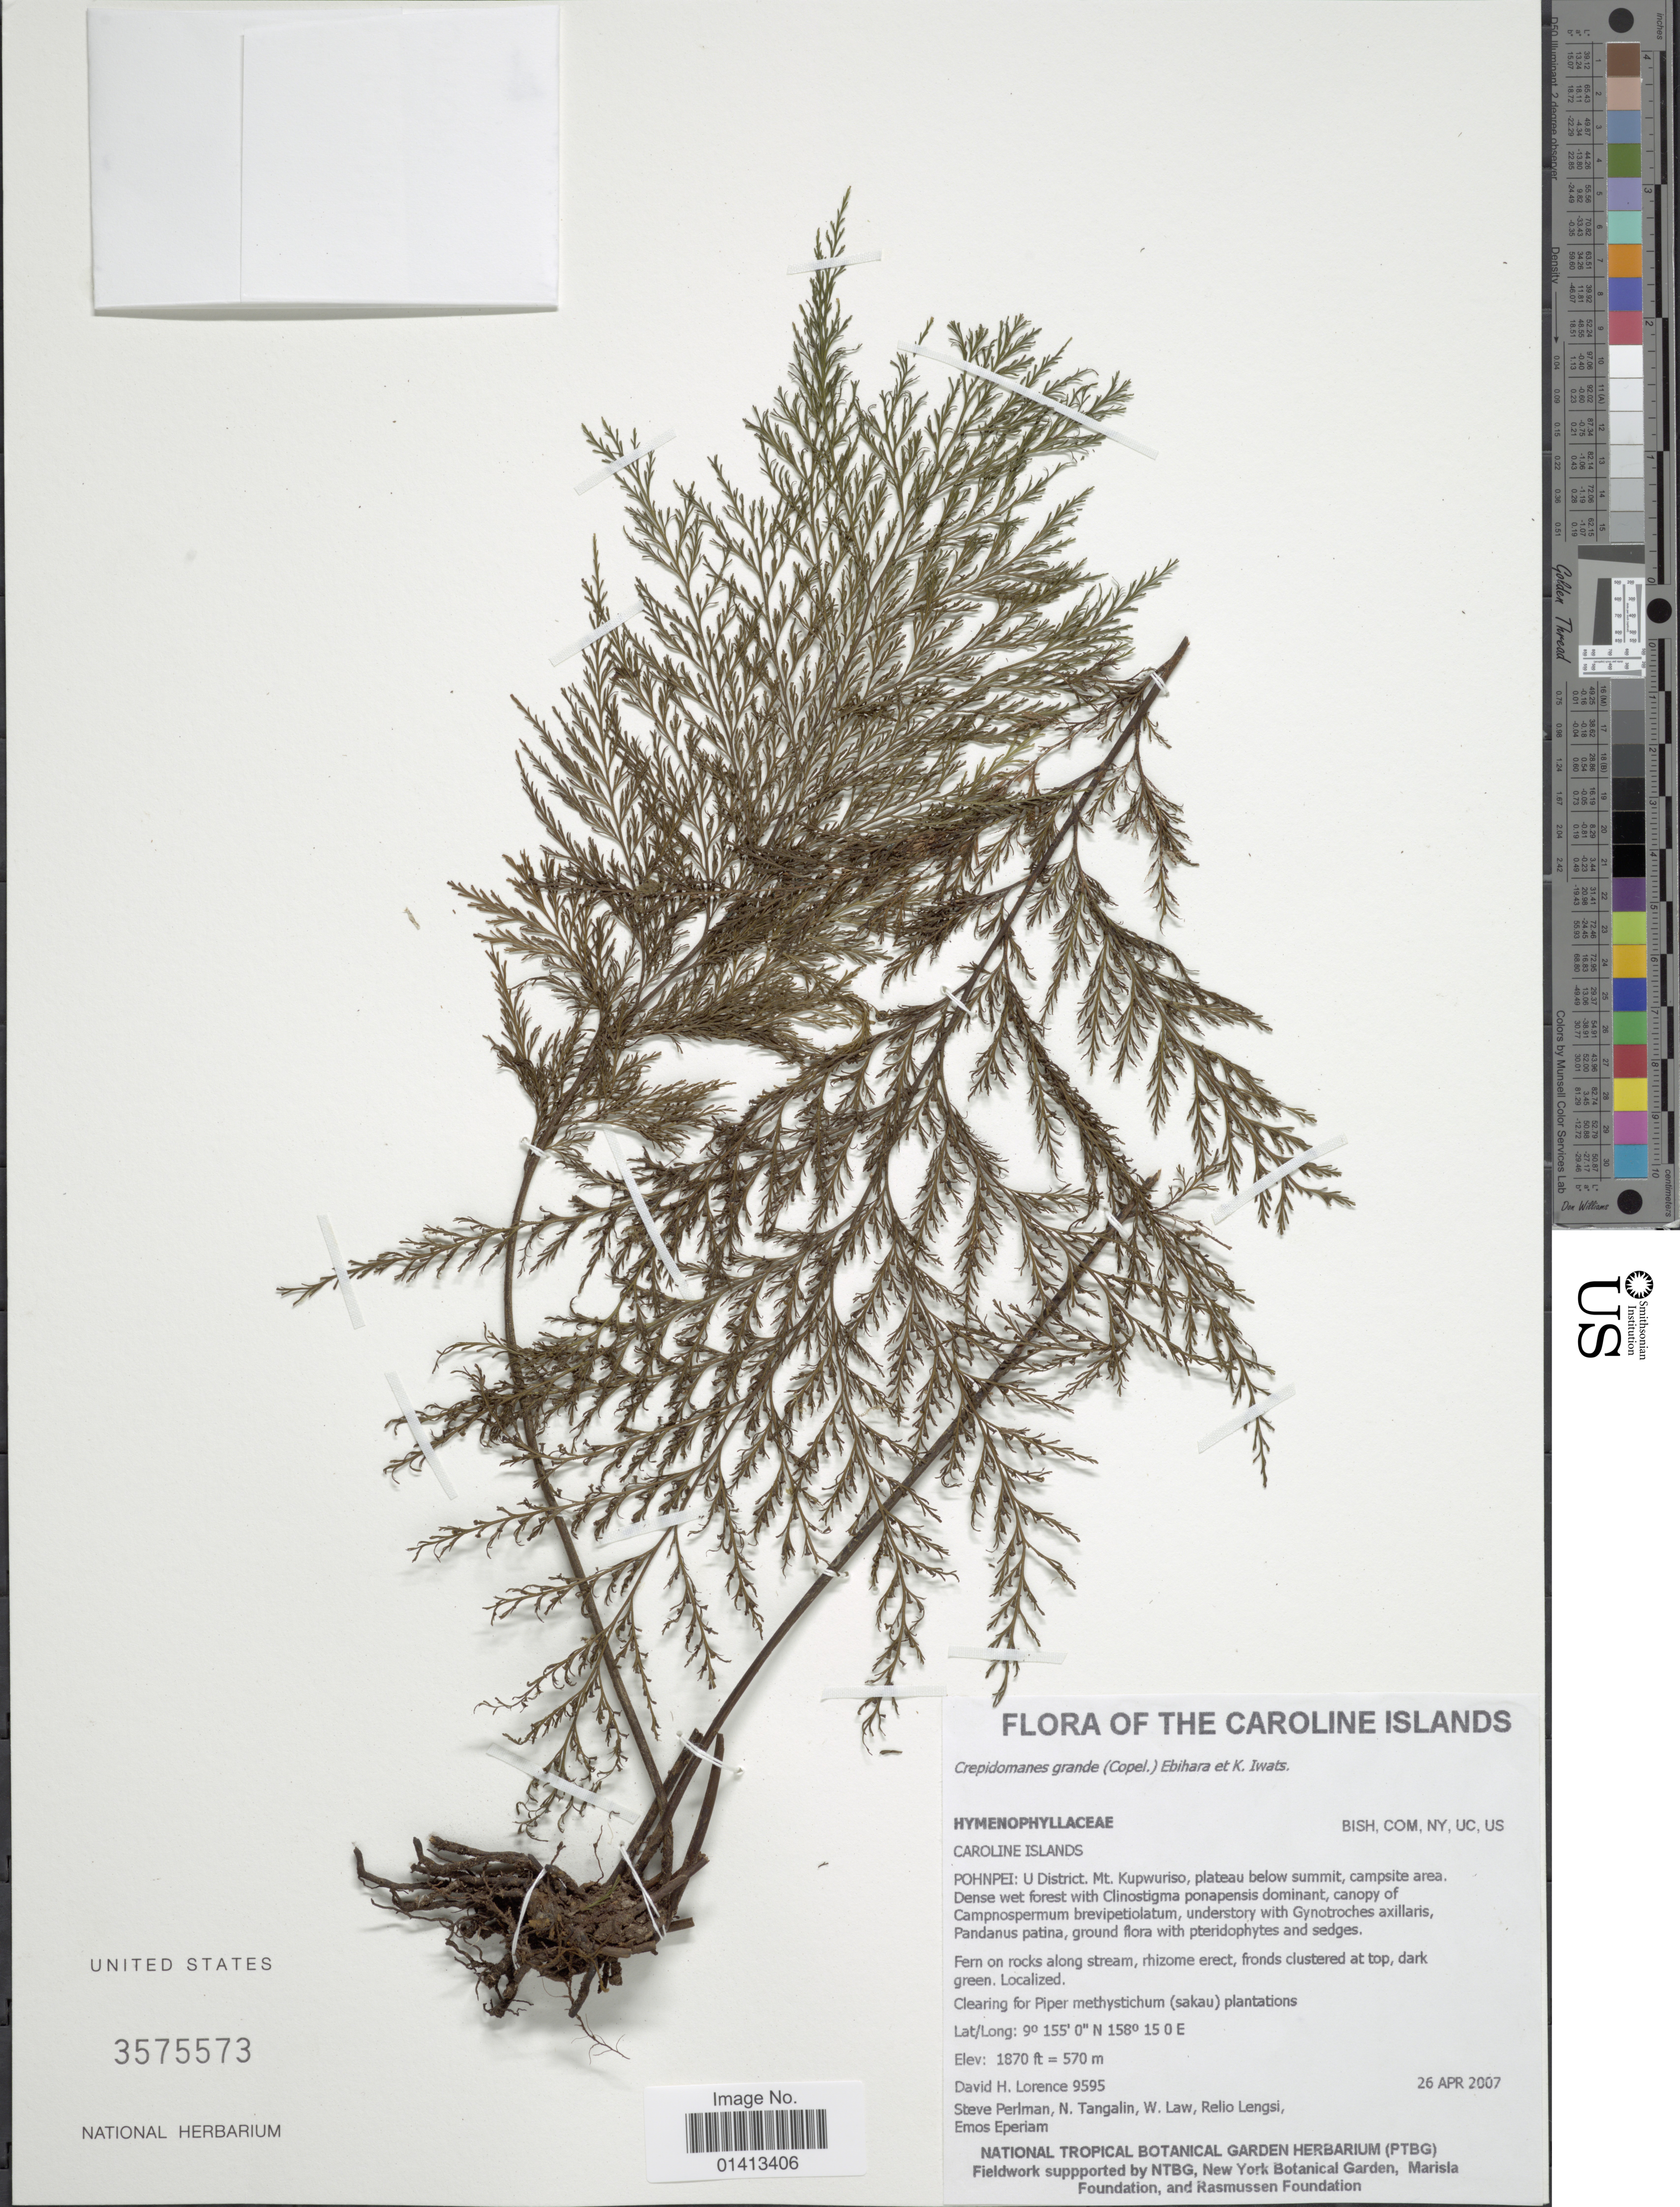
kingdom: Plantae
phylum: Tracheophyta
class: Polypodiopsida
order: Hymenophyllales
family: Hymenophyllaceae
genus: Crepidomanes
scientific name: Crepidomanes grande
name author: (Copel.) Ebihara & K. Iwats.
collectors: D. Lorence, S. Perlman, N. Tangalin, W. Law & et al.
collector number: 9595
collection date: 2007-04-26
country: Micronesia, Federated States of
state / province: Pohnpei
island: Pohnpei [Ponape]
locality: U District, Mt Kupwuriso, plateau below summit, campsite area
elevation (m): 570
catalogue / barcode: US 3575573